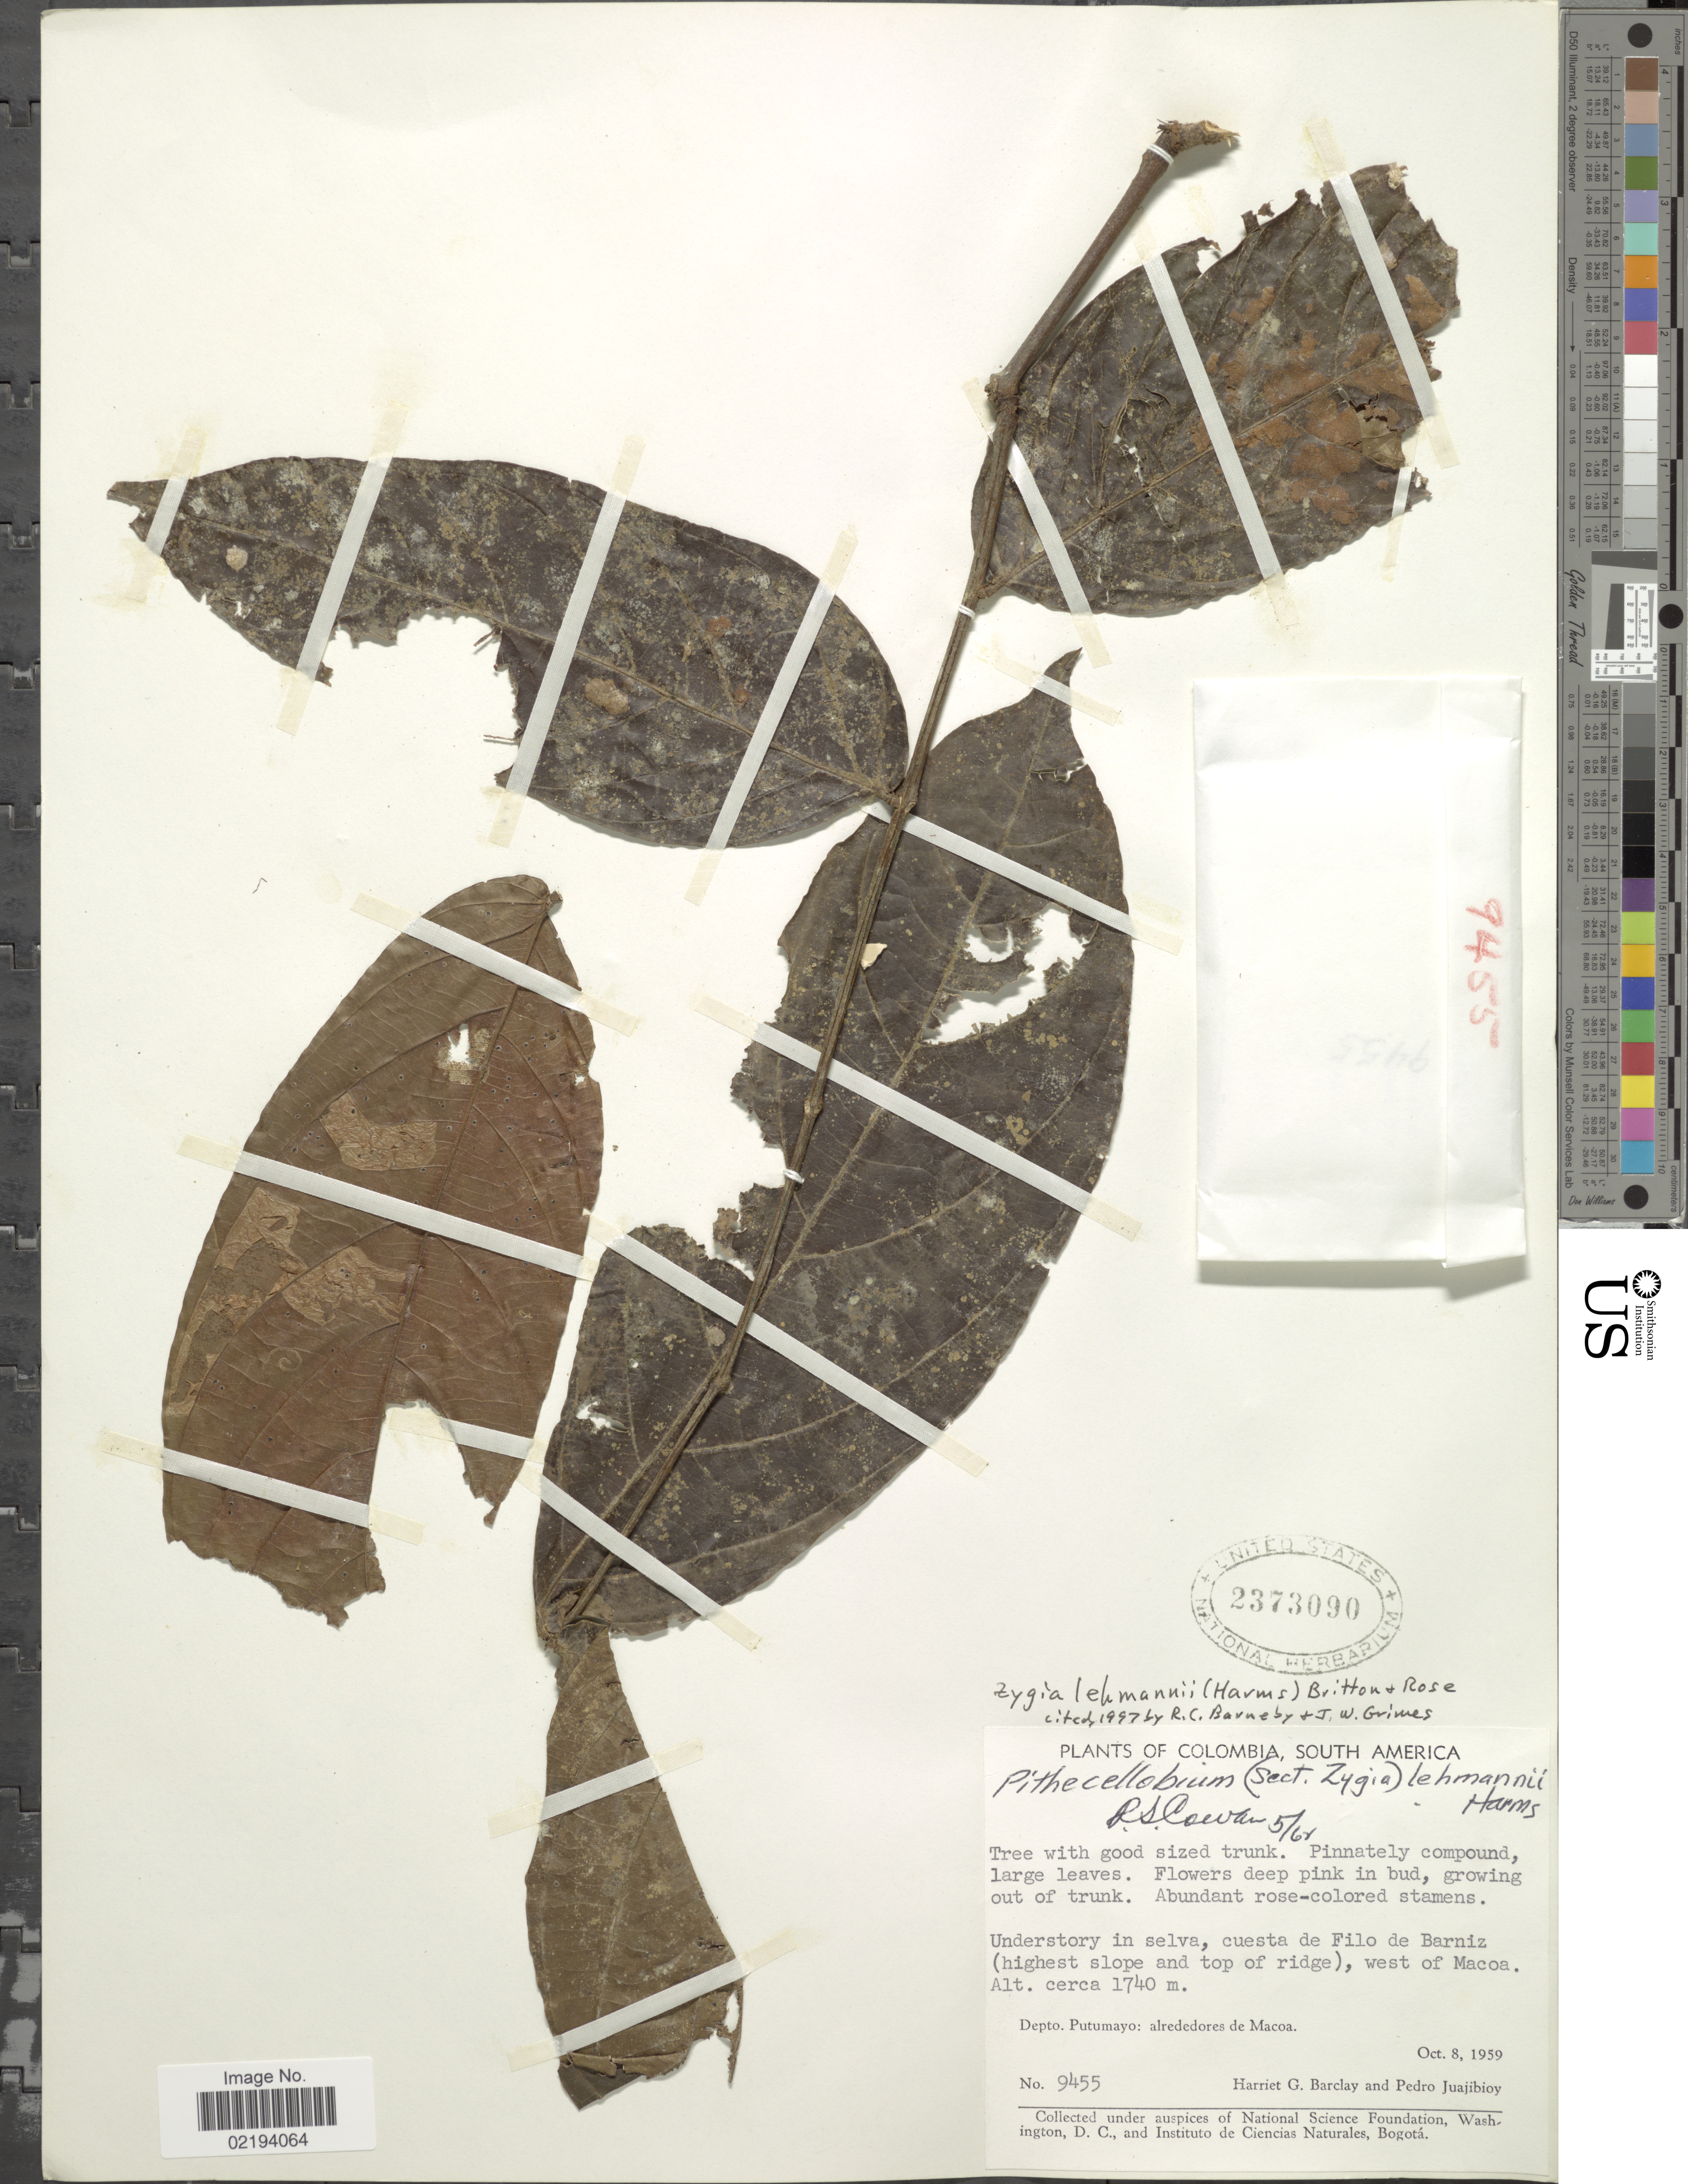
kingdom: Plantae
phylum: Tracheophyta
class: Magnoliopsida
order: Fabales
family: Fabaceae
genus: Zygia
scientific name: Zygia lehmannii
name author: (Harms) Britton & Rose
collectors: H. G. Barclay & P. Juajibioy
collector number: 9455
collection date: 1959-10-08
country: Colombia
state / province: Putumayo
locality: Understory in selva, cuesta de Filo de Barniz (highest slope and top of ridge), west of Macoa, Depto Putumayo: alrededores de Macoa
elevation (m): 1740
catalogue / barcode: US 2373090